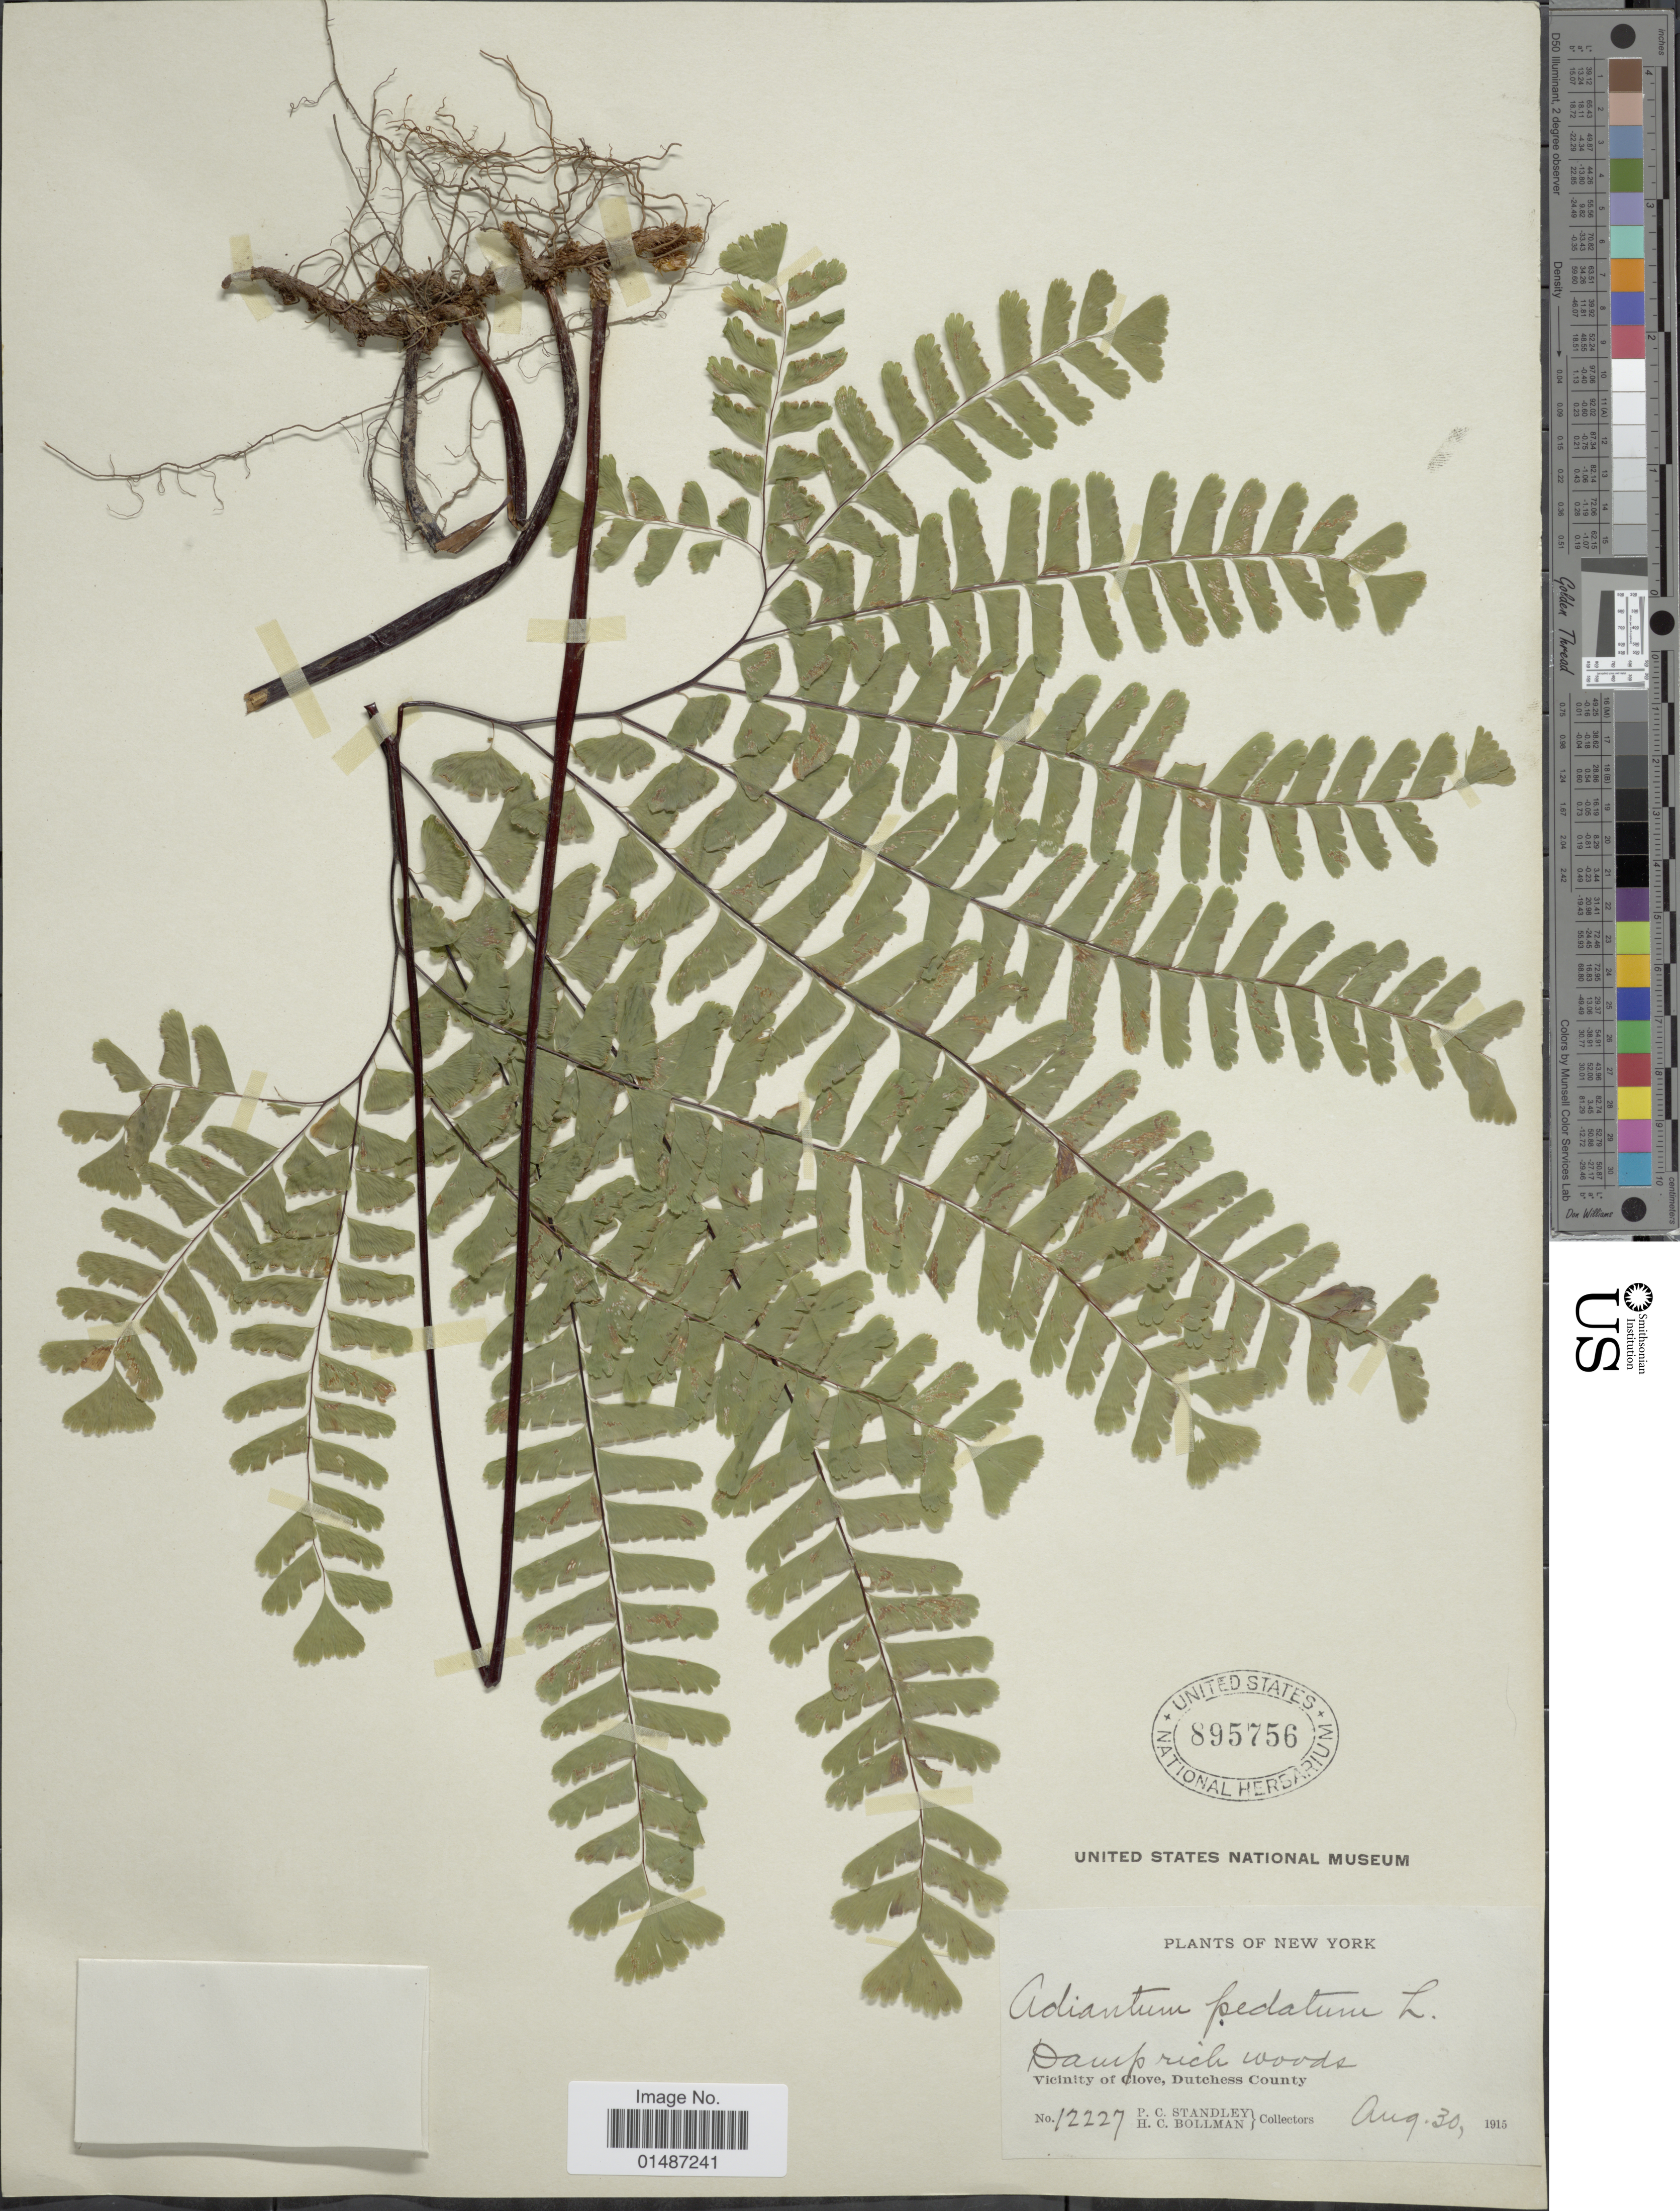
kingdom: Plantae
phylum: Tracheophyta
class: Polypodiopsida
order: Polypodiales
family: Pteridaceae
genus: Adiantum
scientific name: Adiantum pedatum var. pedatum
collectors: P. C. Standley & H. C. Bollman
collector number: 12227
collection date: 1915-08-30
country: United States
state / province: New York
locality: Vicinity of Clove, Dutchess County.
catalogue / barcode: US 895756